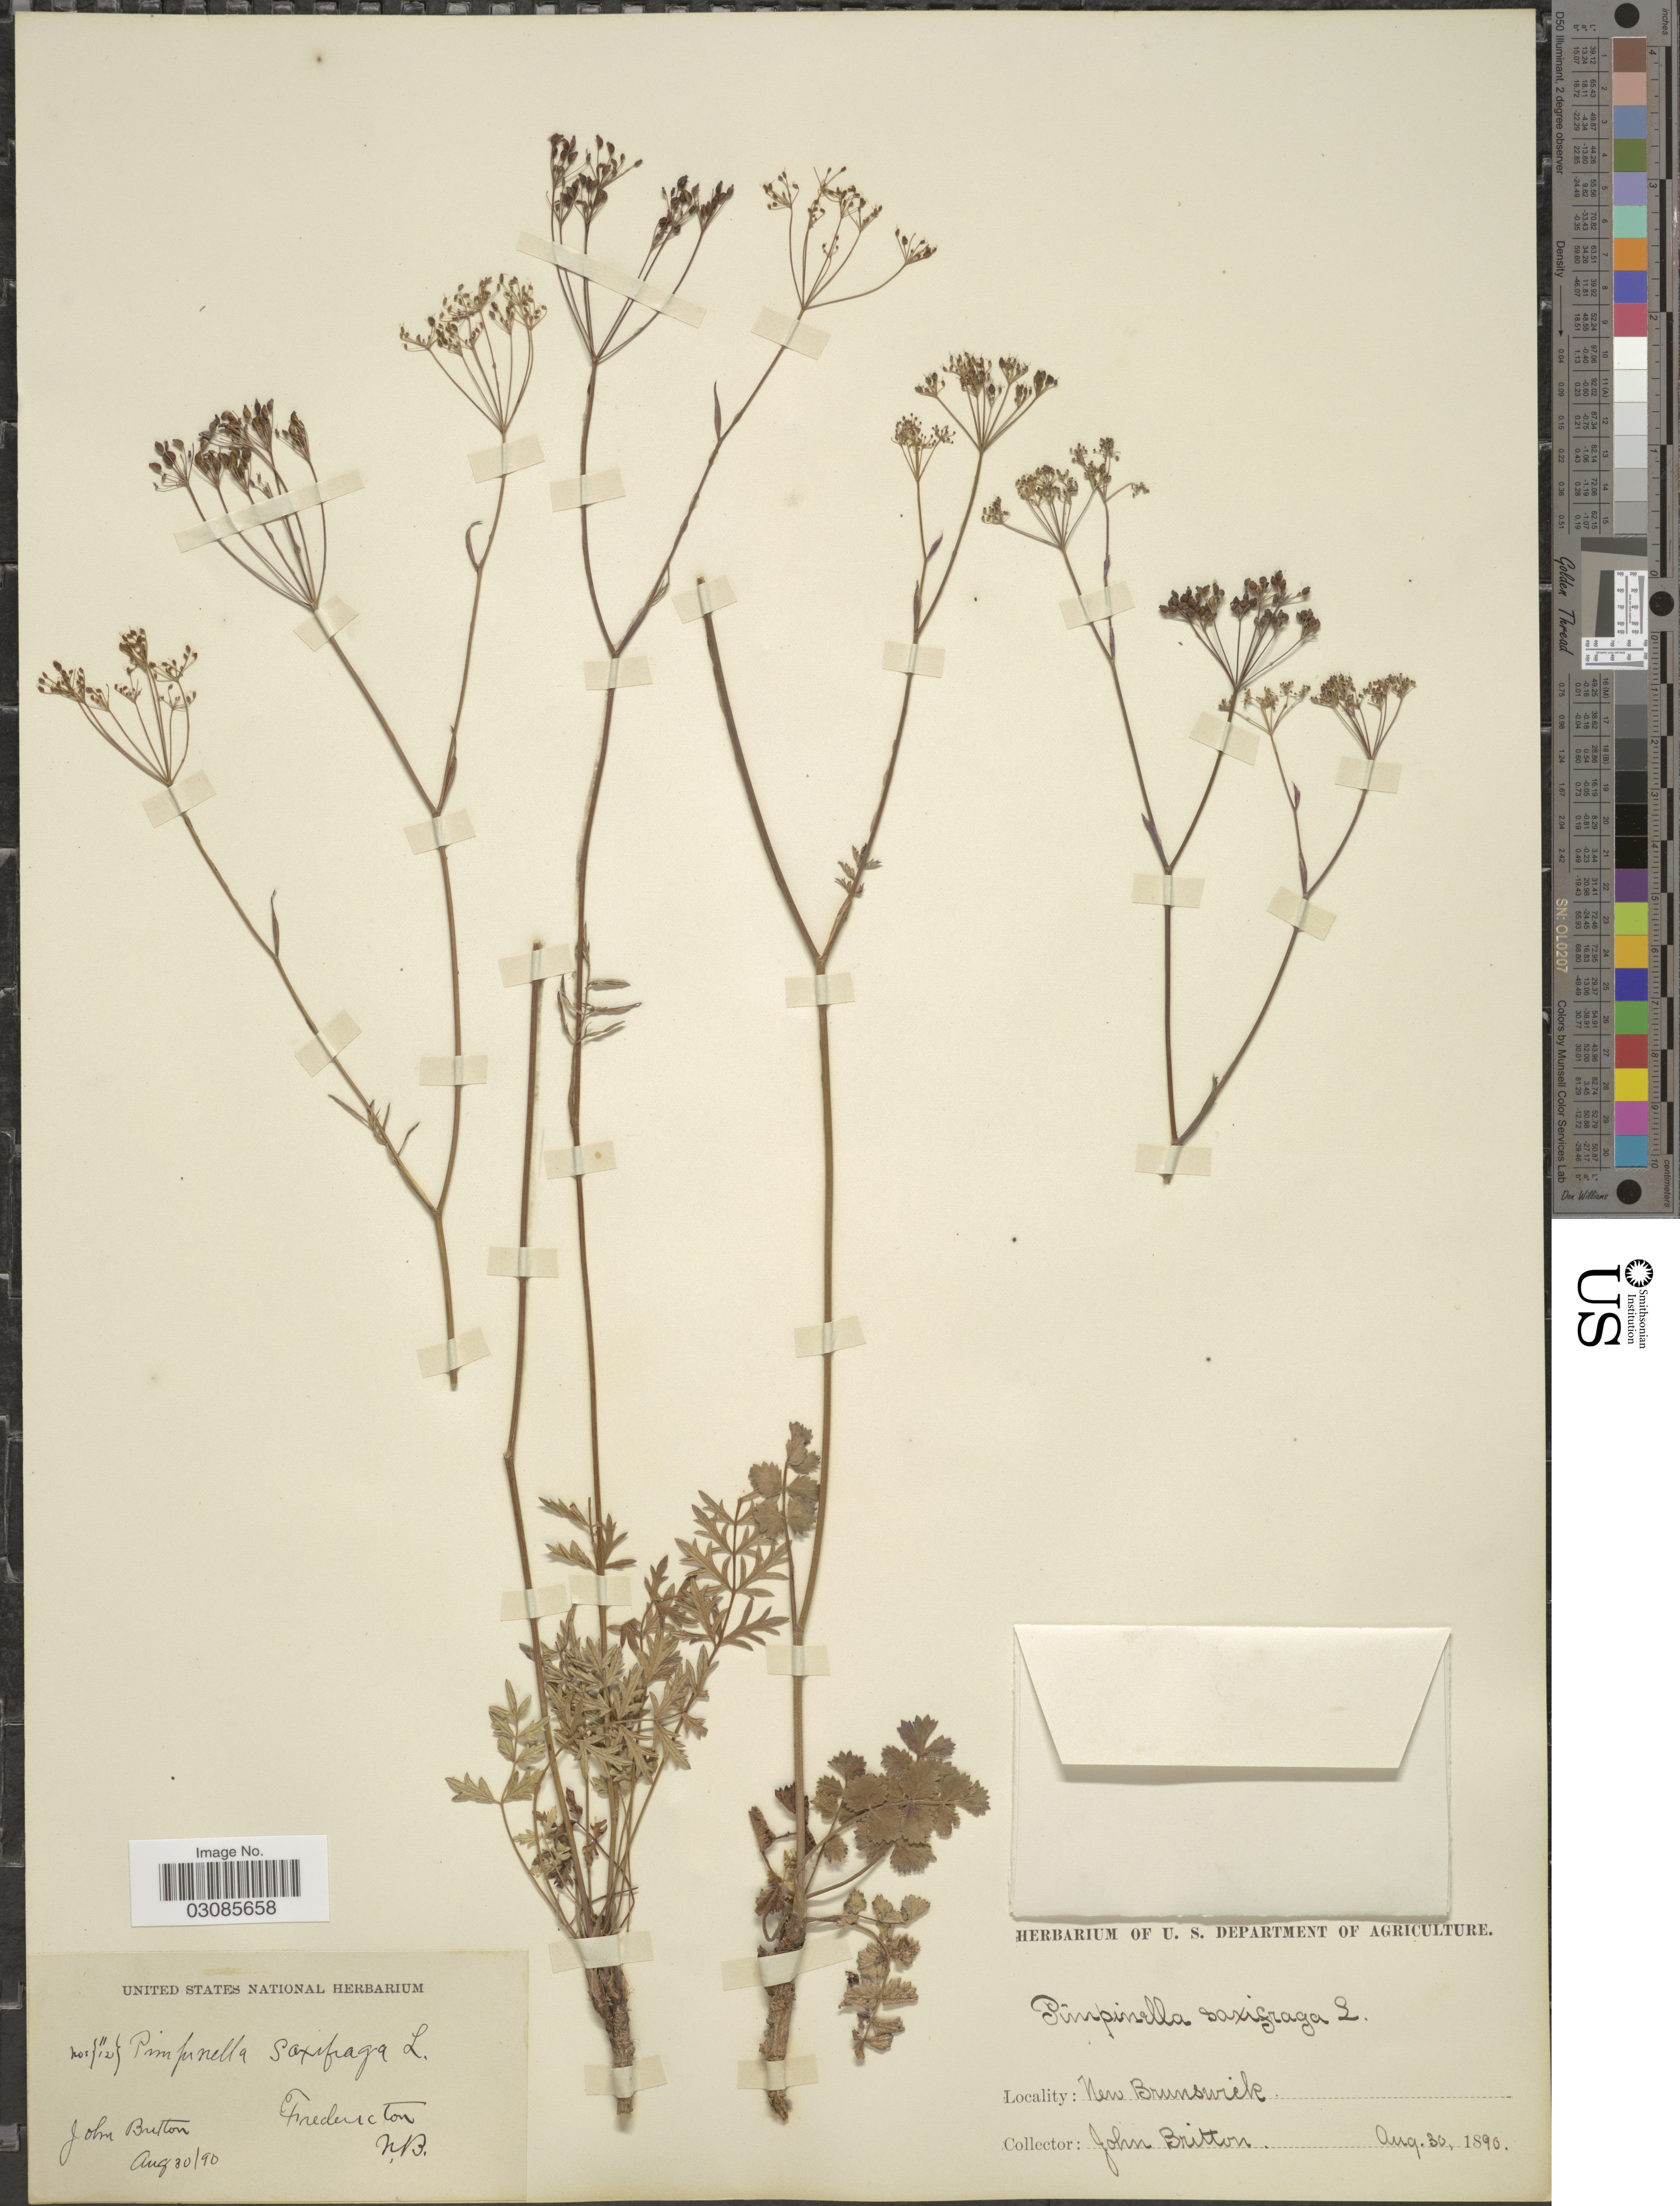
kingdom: Plantae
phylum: Tracheophyta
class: Magnoliopsida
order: Apiales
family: Apiaceae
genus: Pimpinella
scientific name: Pimpinella saxifraga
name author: L.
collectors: J. Britton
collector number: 11/12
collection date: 1890-08-30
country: Canada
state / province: New Brunswick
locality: Fredericton. N. B.